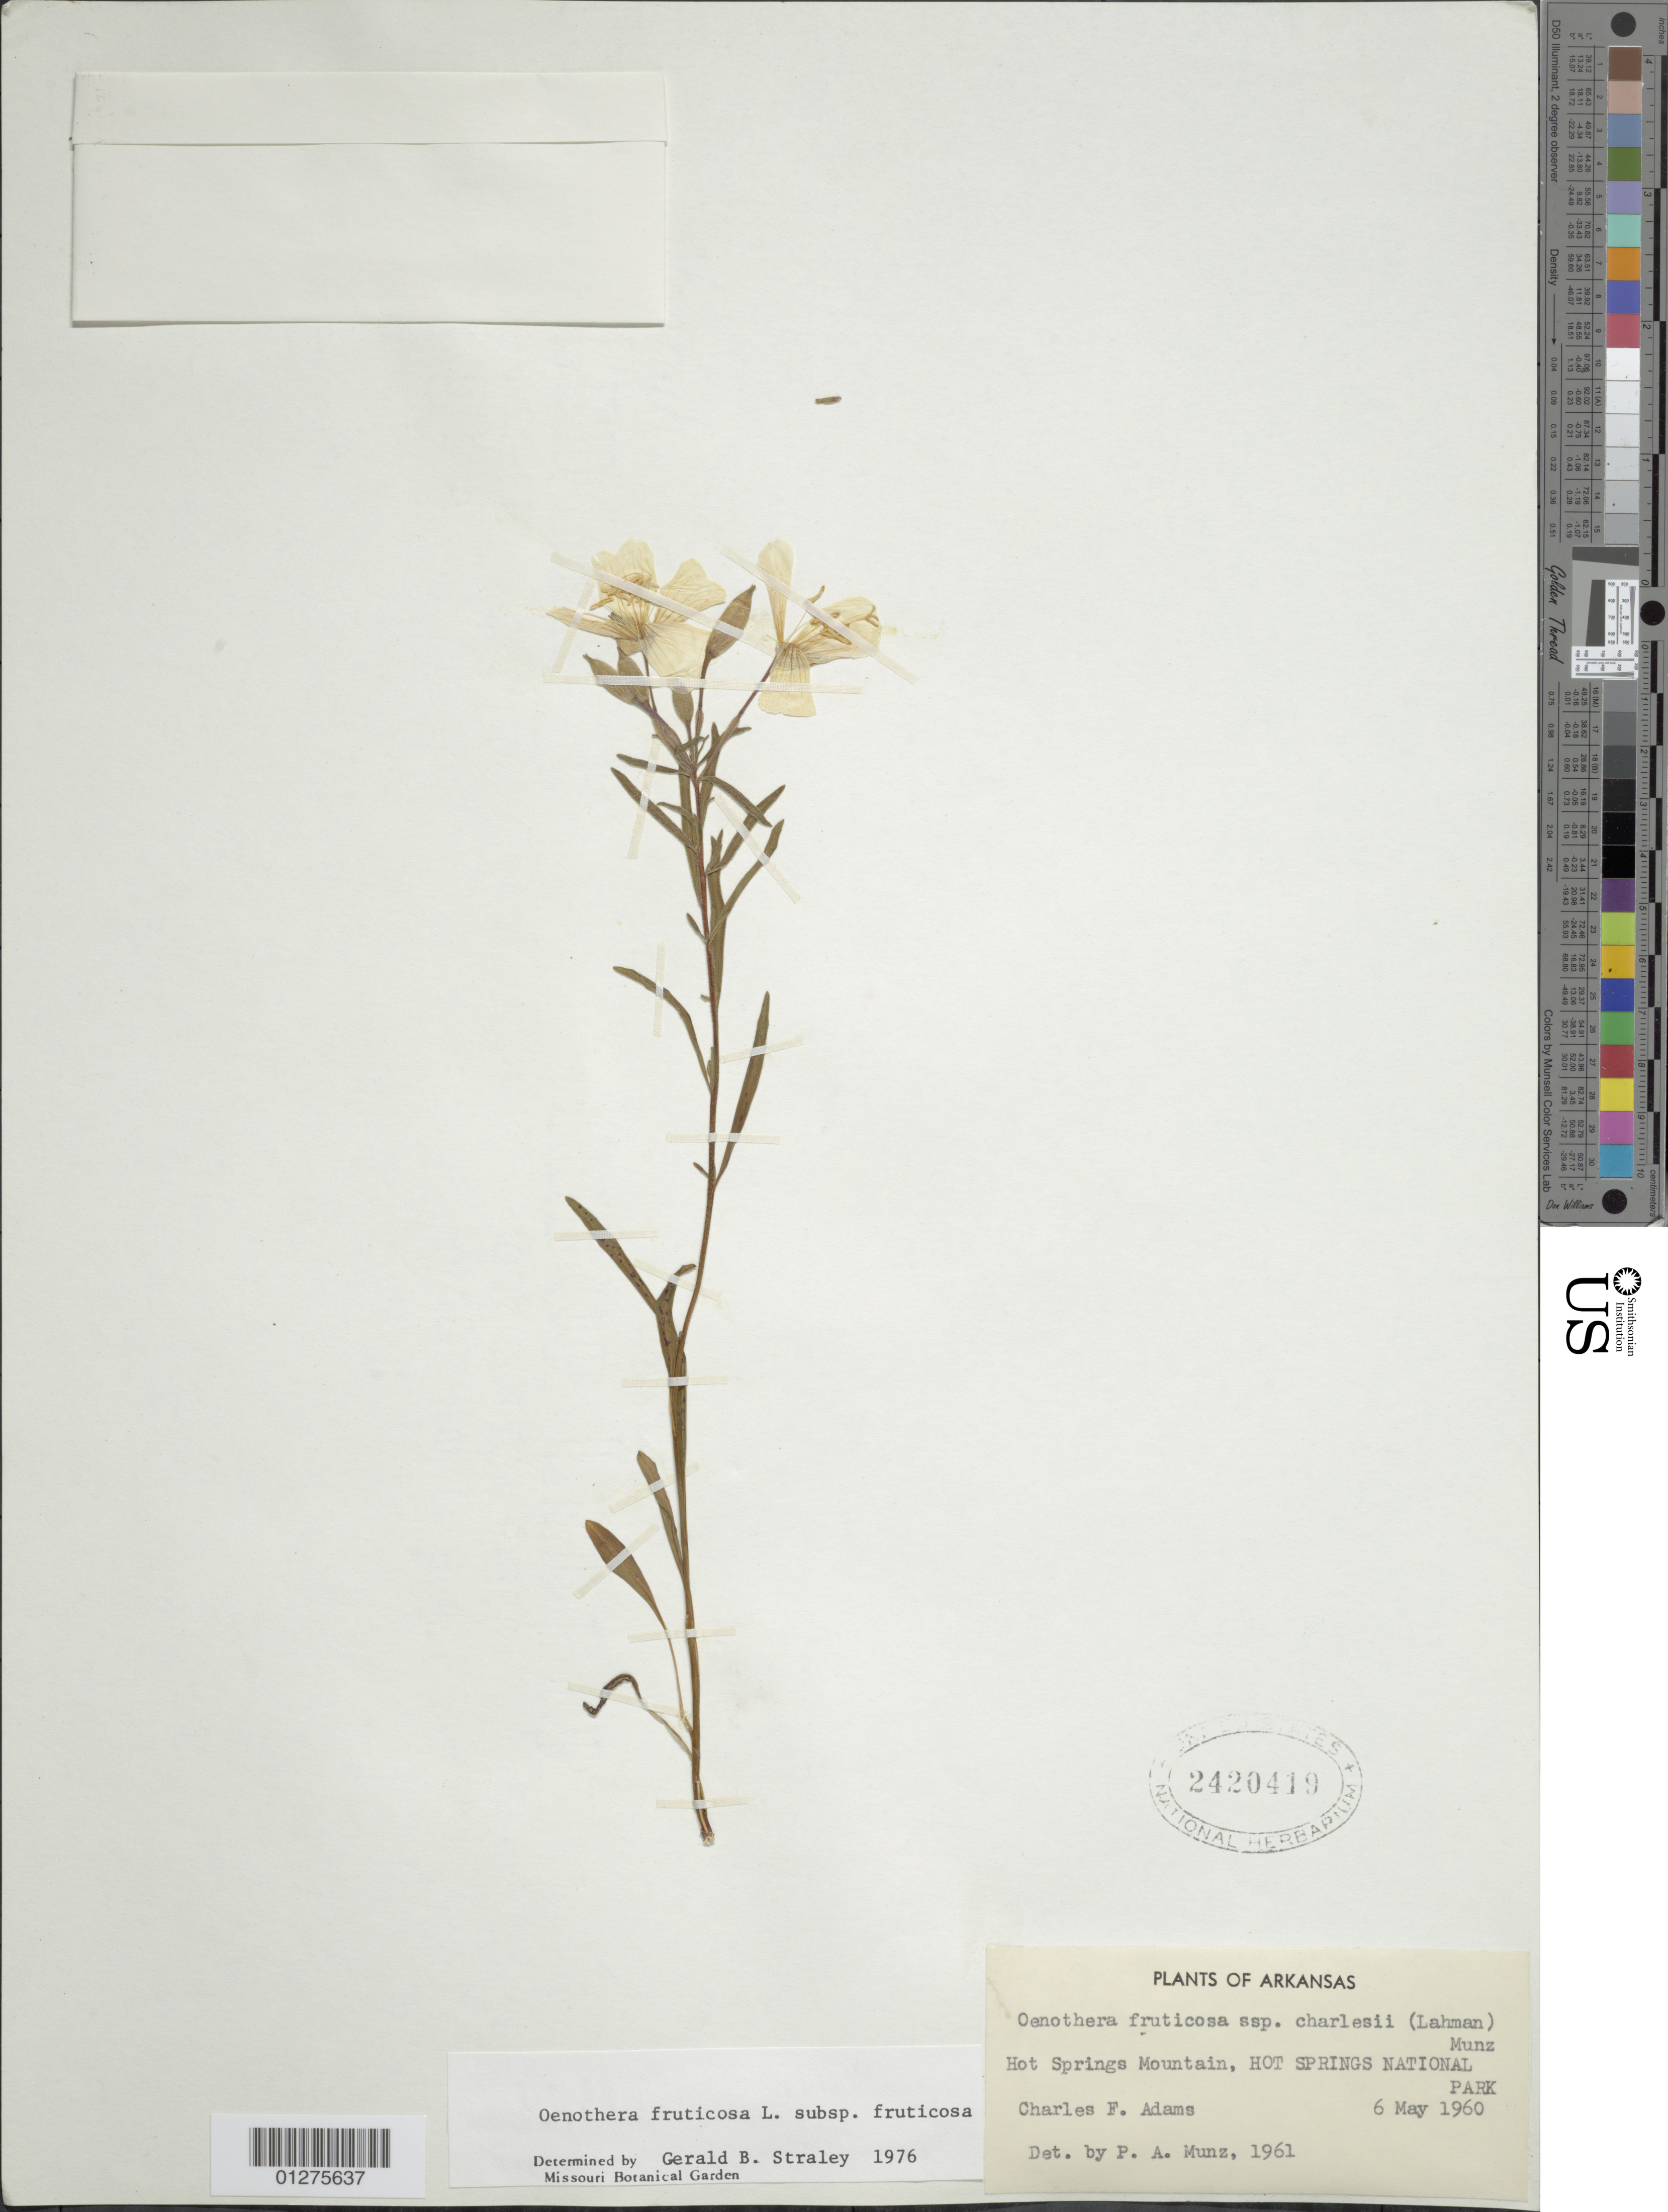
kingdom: Plantae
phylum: Tracheophyta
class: Magnoliopsida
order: Myrtales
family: Onagraceae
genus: Oenothera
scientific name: Oenothera fruticosa subsp. fruticosa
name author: L.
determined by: Straley, G. B.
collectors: C. F. Adams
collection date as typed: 06 May 1960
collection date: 1960-05-06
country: United States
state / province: Arkansas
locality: Hot springs mt., hot springs national park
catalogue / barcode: US 2420419